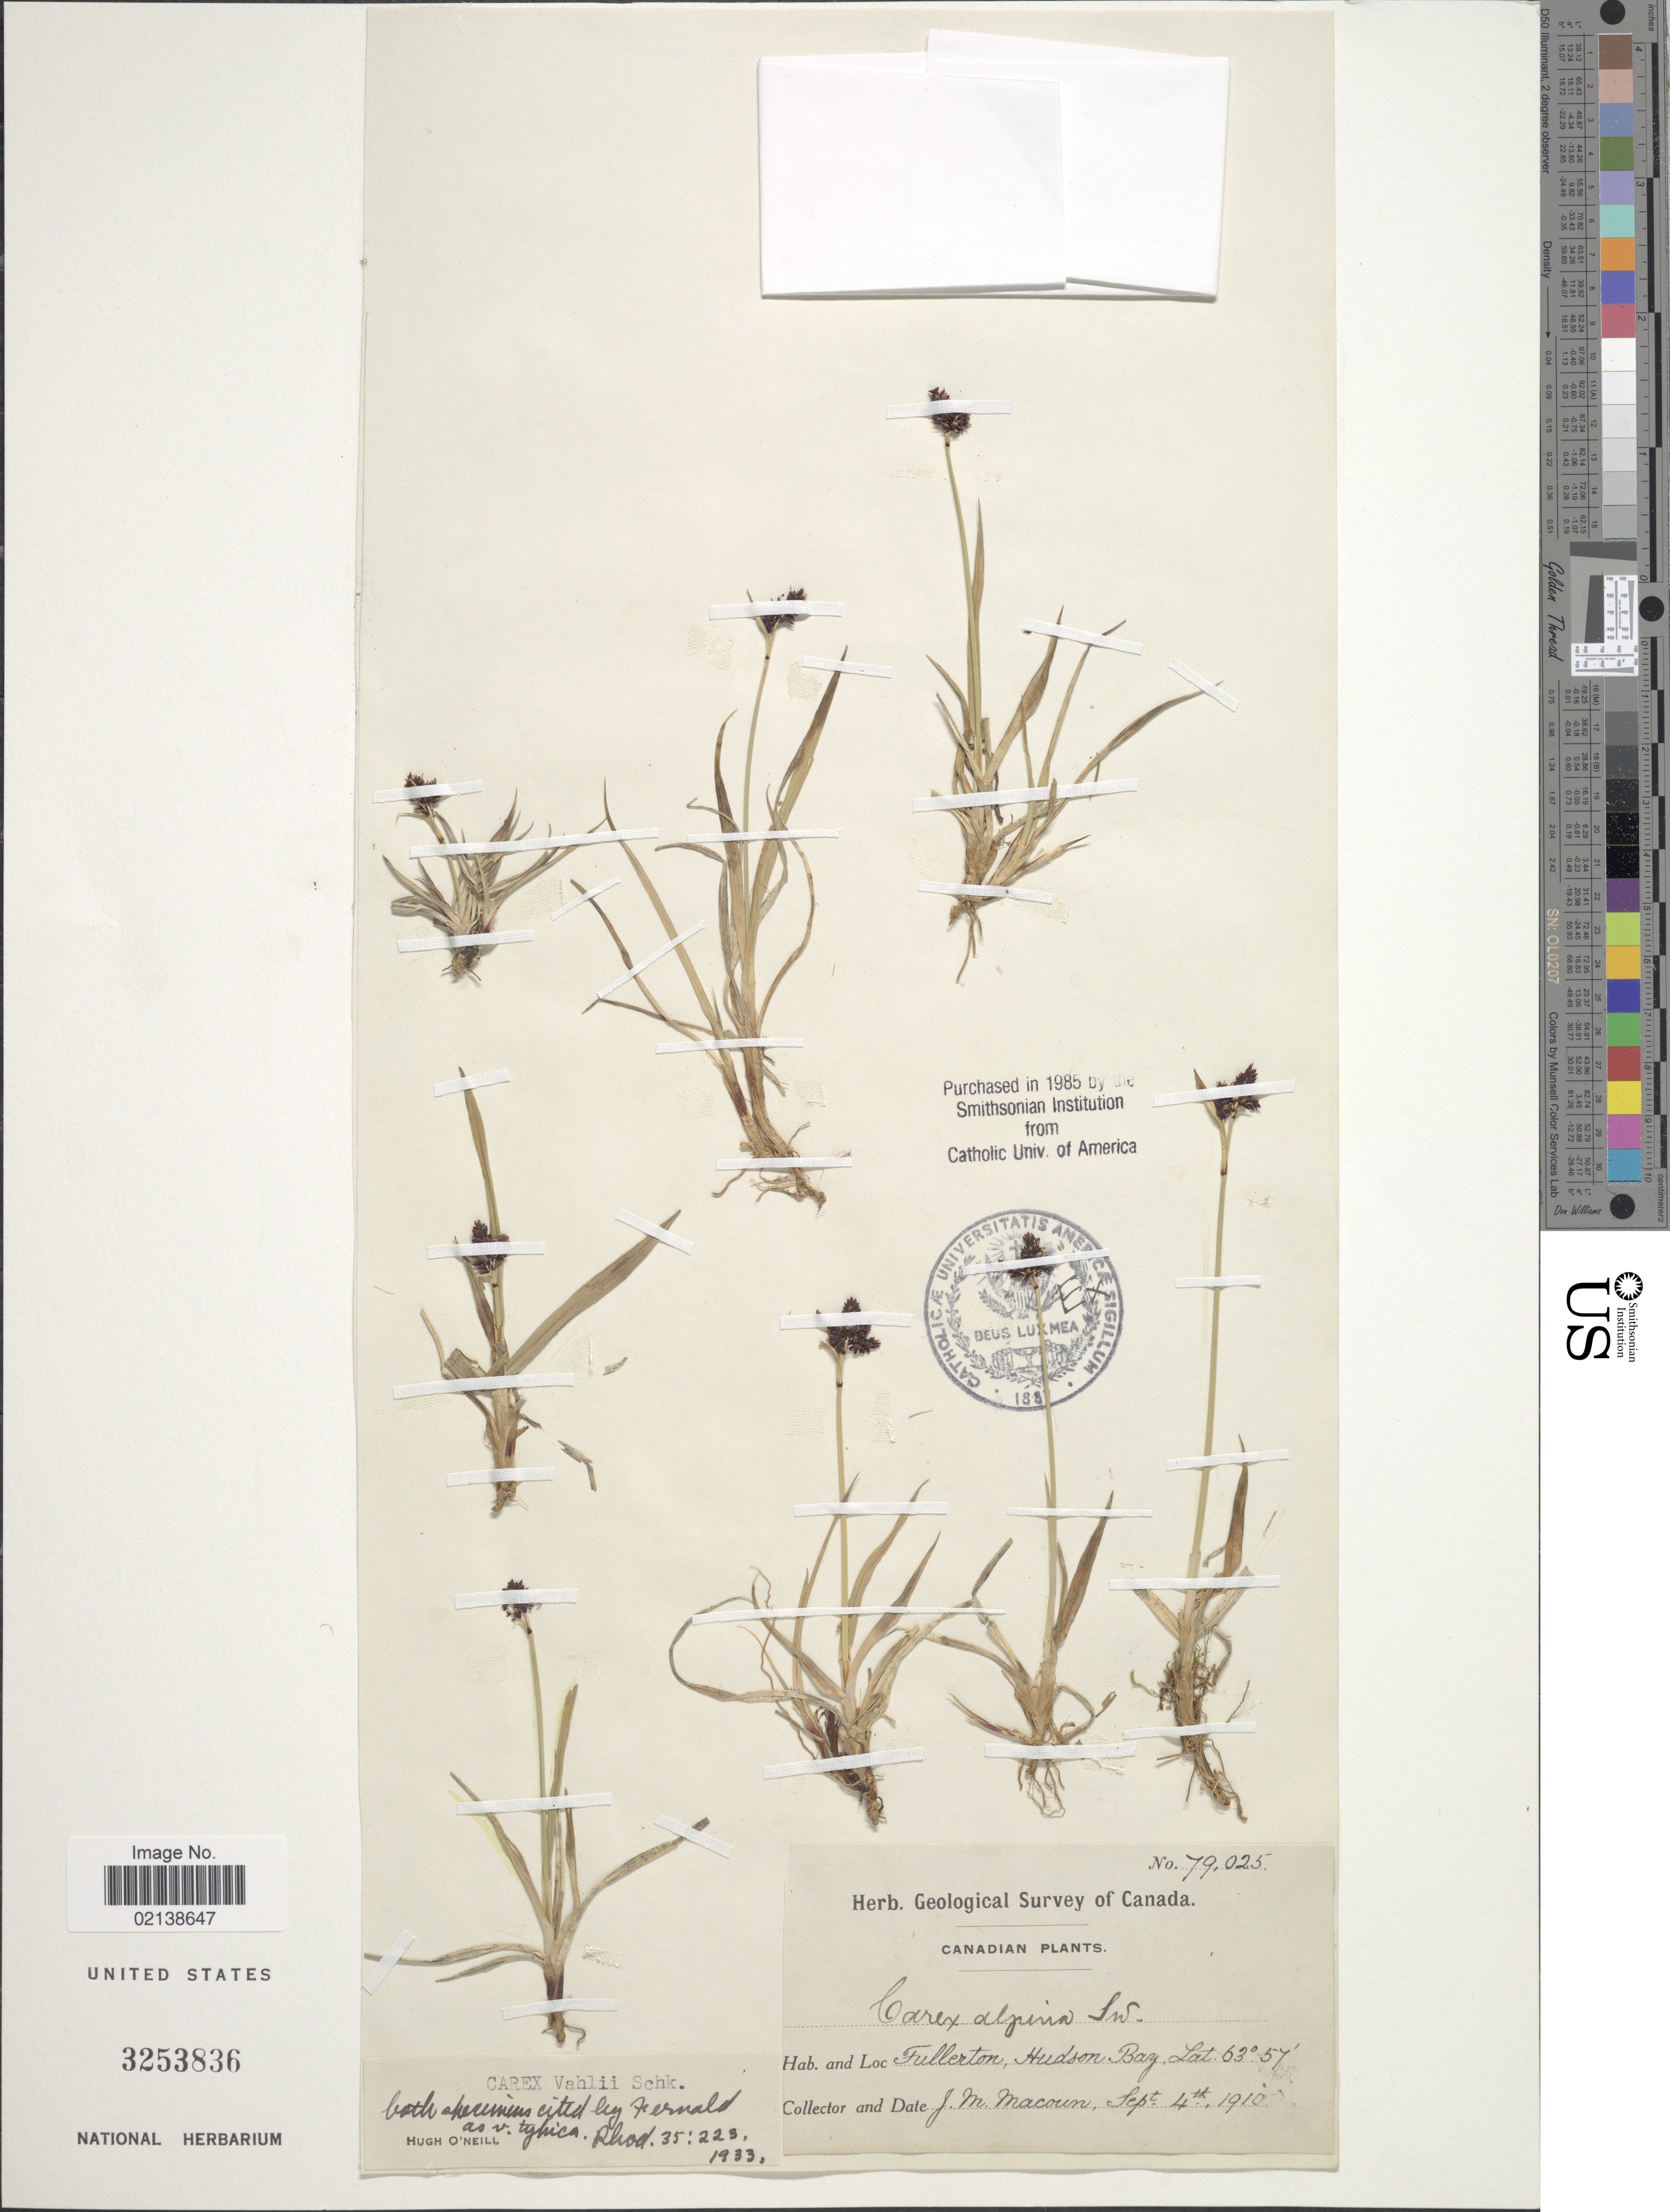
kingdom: Plantae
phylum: Tracheophyta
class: Liliopsida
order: Poales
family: Cyperaceae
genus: Carex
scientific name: Carex norvegica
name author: Retz.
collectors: J. M. Macoun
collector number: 79025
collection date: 1910-09-04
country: Canada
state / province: Nunavut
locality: Fullerton, Hudson Bay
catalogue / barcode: US 3253836